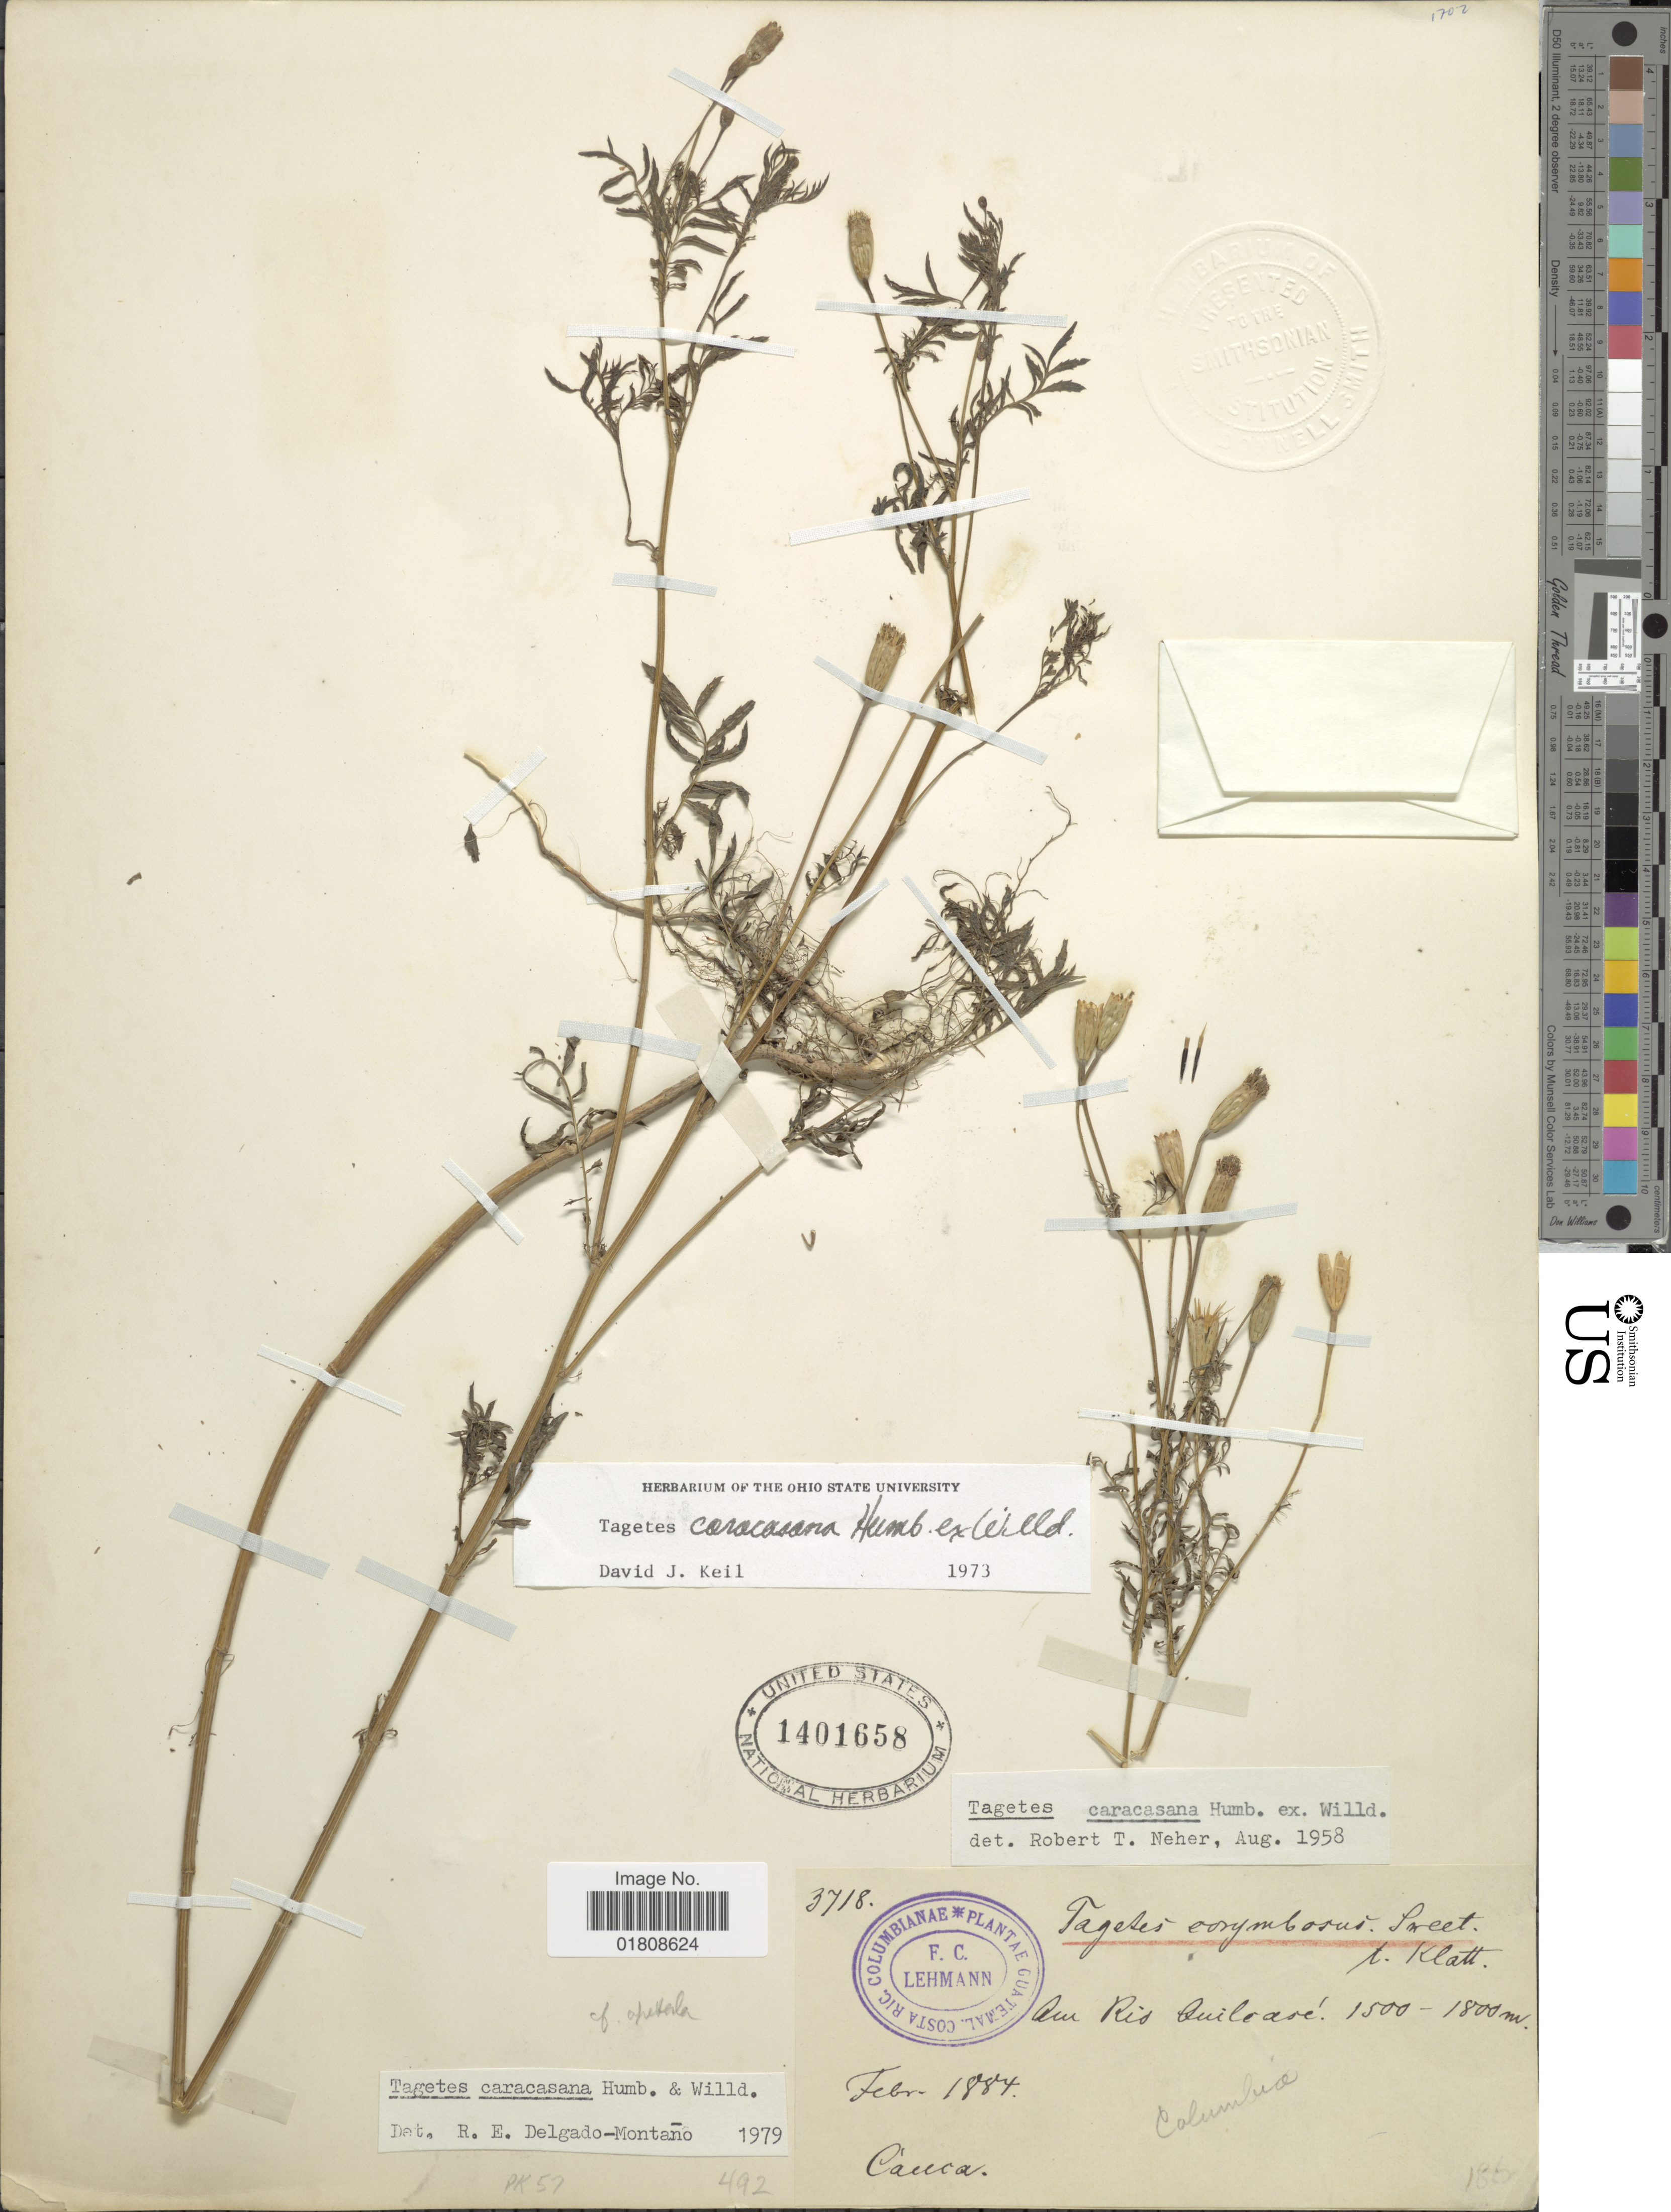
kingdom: Plantae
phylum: Tracheophyta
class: Magnoliopsida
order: Asterales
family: Asteraceae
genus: Tagetes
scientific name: Tagetes caracasana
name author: Humb. ex Willd.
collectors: F. C. Lehmann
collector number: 3718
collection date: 1884-02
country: Colombia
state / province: Cauca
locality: Am Rio Quilcace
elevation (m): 1500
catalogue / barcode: US 1401658